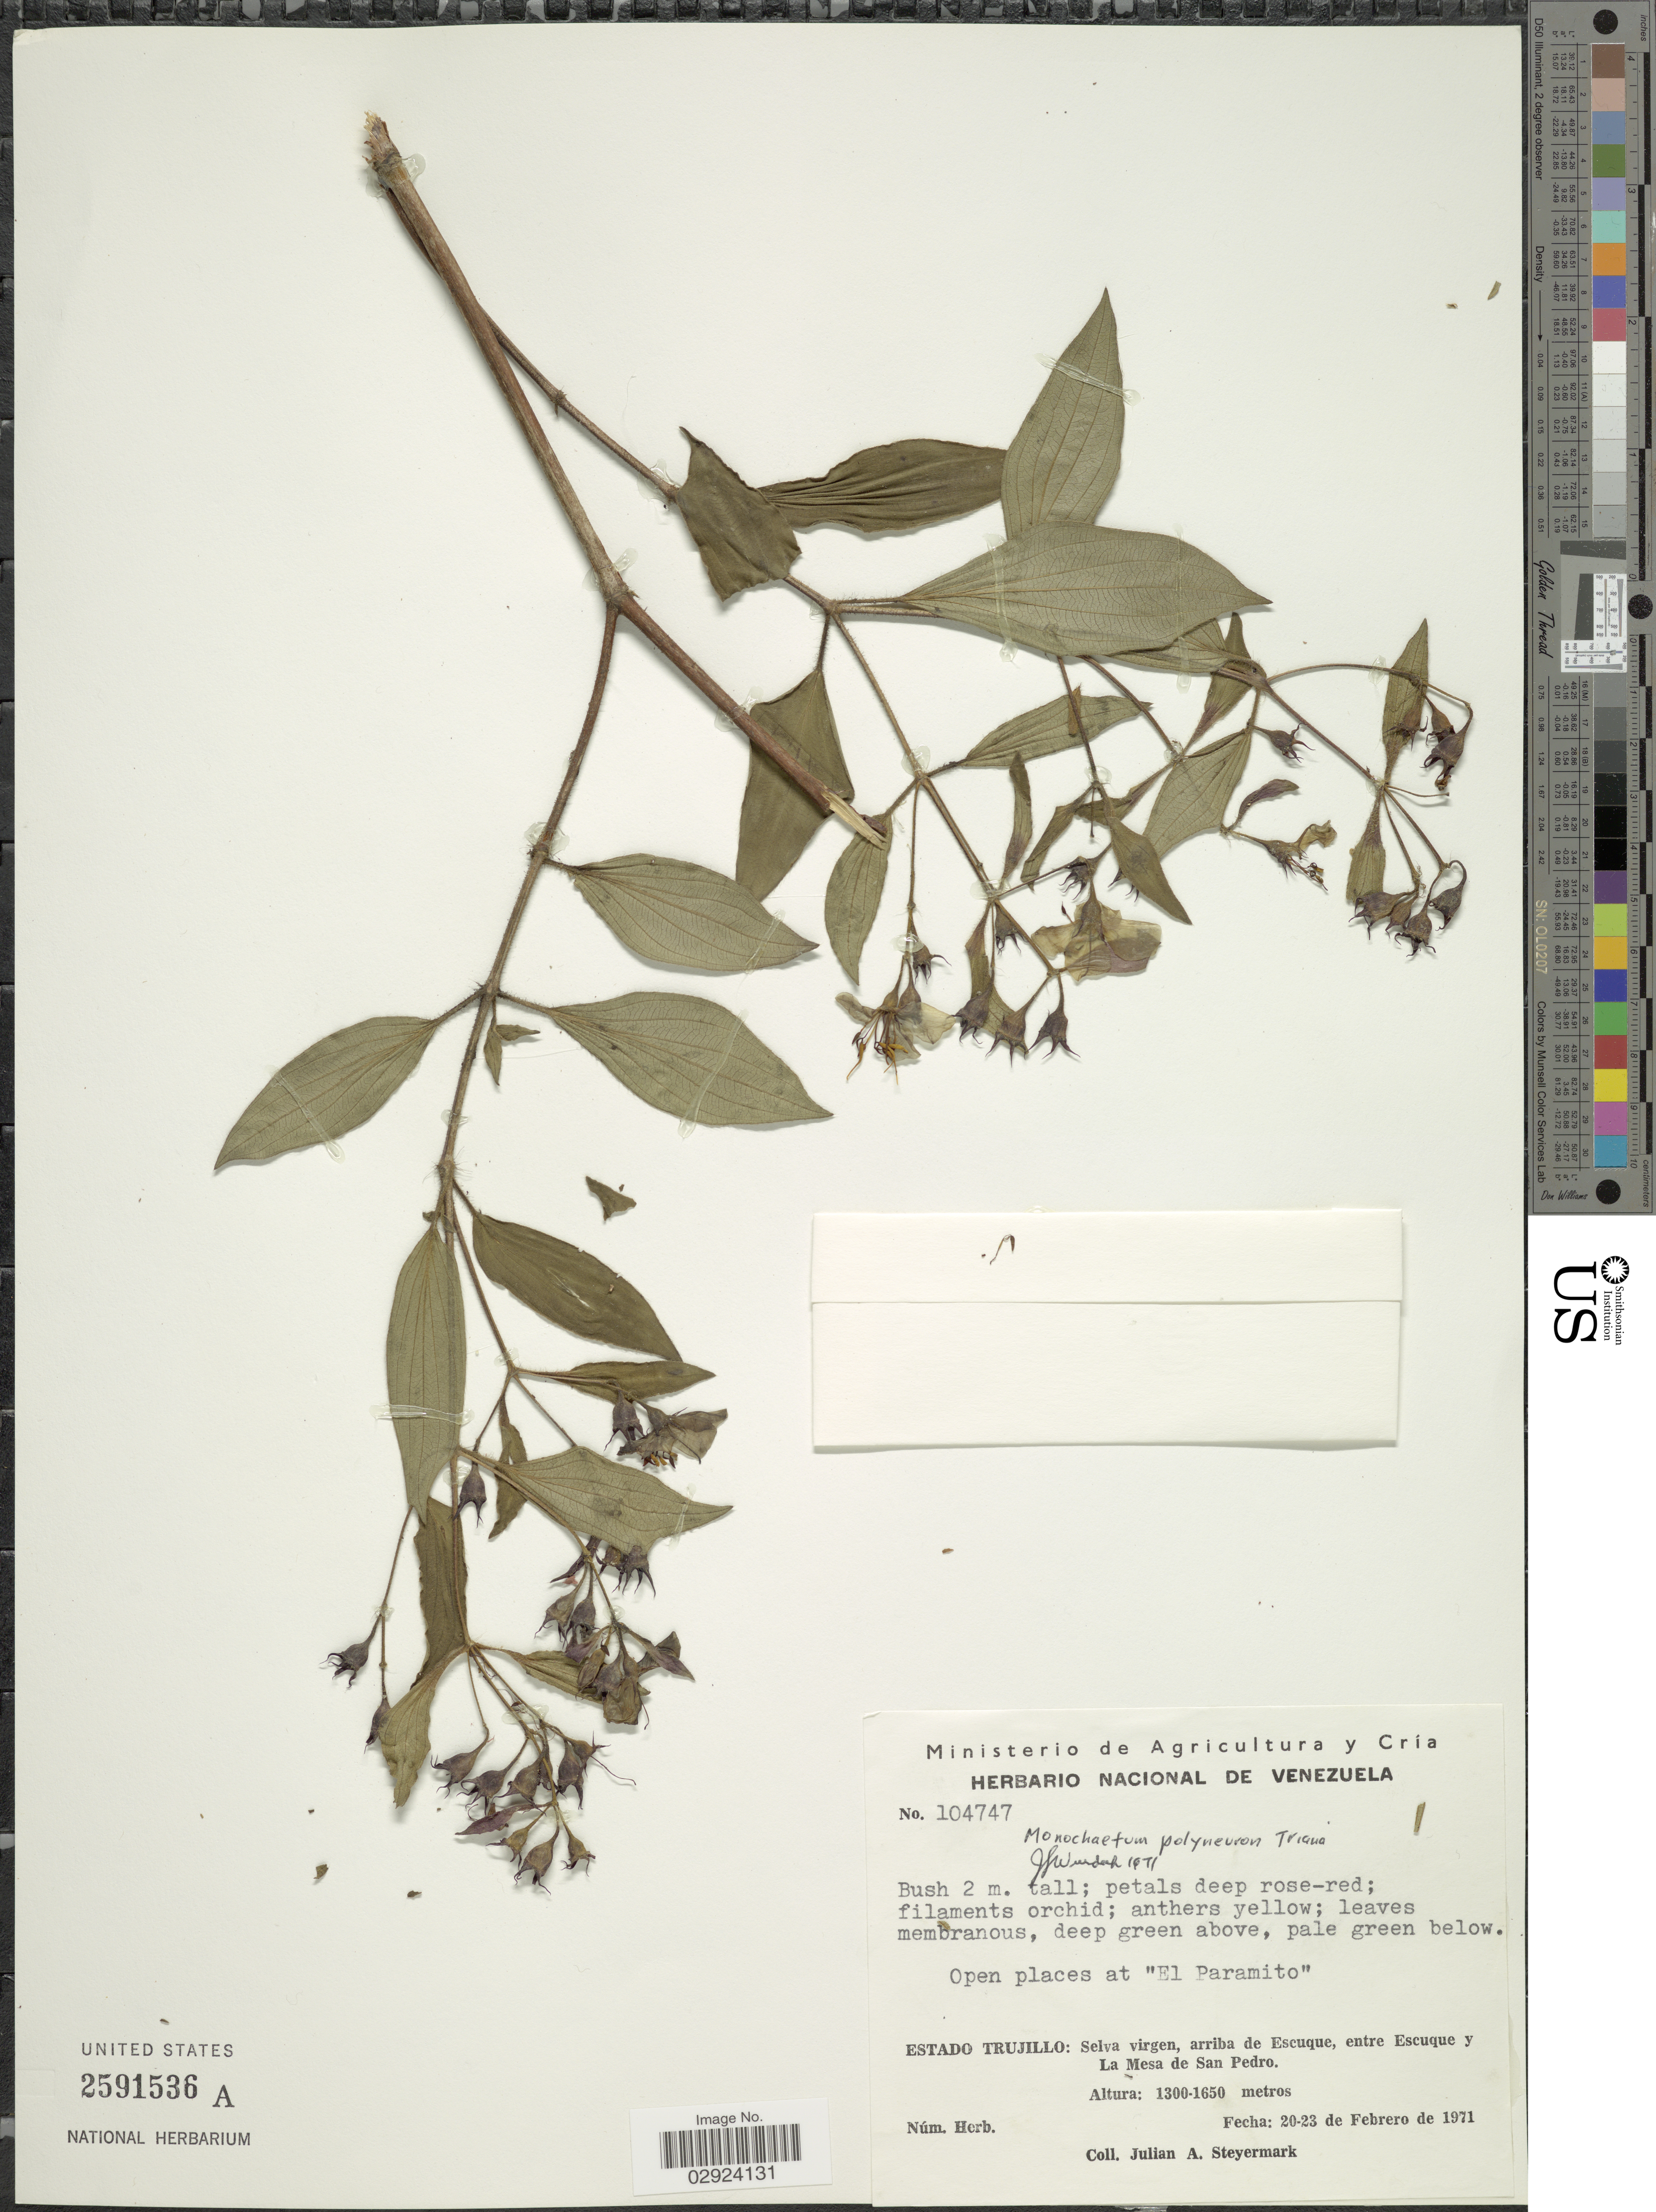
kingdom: Plantae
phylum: Tracheophyta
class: Magnoliopsida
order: Myrtales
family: Melastomataceae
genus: Monochaetum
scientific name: Monochaetum polyneurum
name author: Triana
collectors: J. Steyermark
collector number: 104747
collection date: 1971-02-20/1971-02-23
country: Venezuela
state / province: Trujillo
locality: Estado Trujillo: Selva virgen, arriba de Escuque, entre Escuque y La Mesa de San Pedro.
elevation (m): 1300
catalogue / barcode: US 2591536A